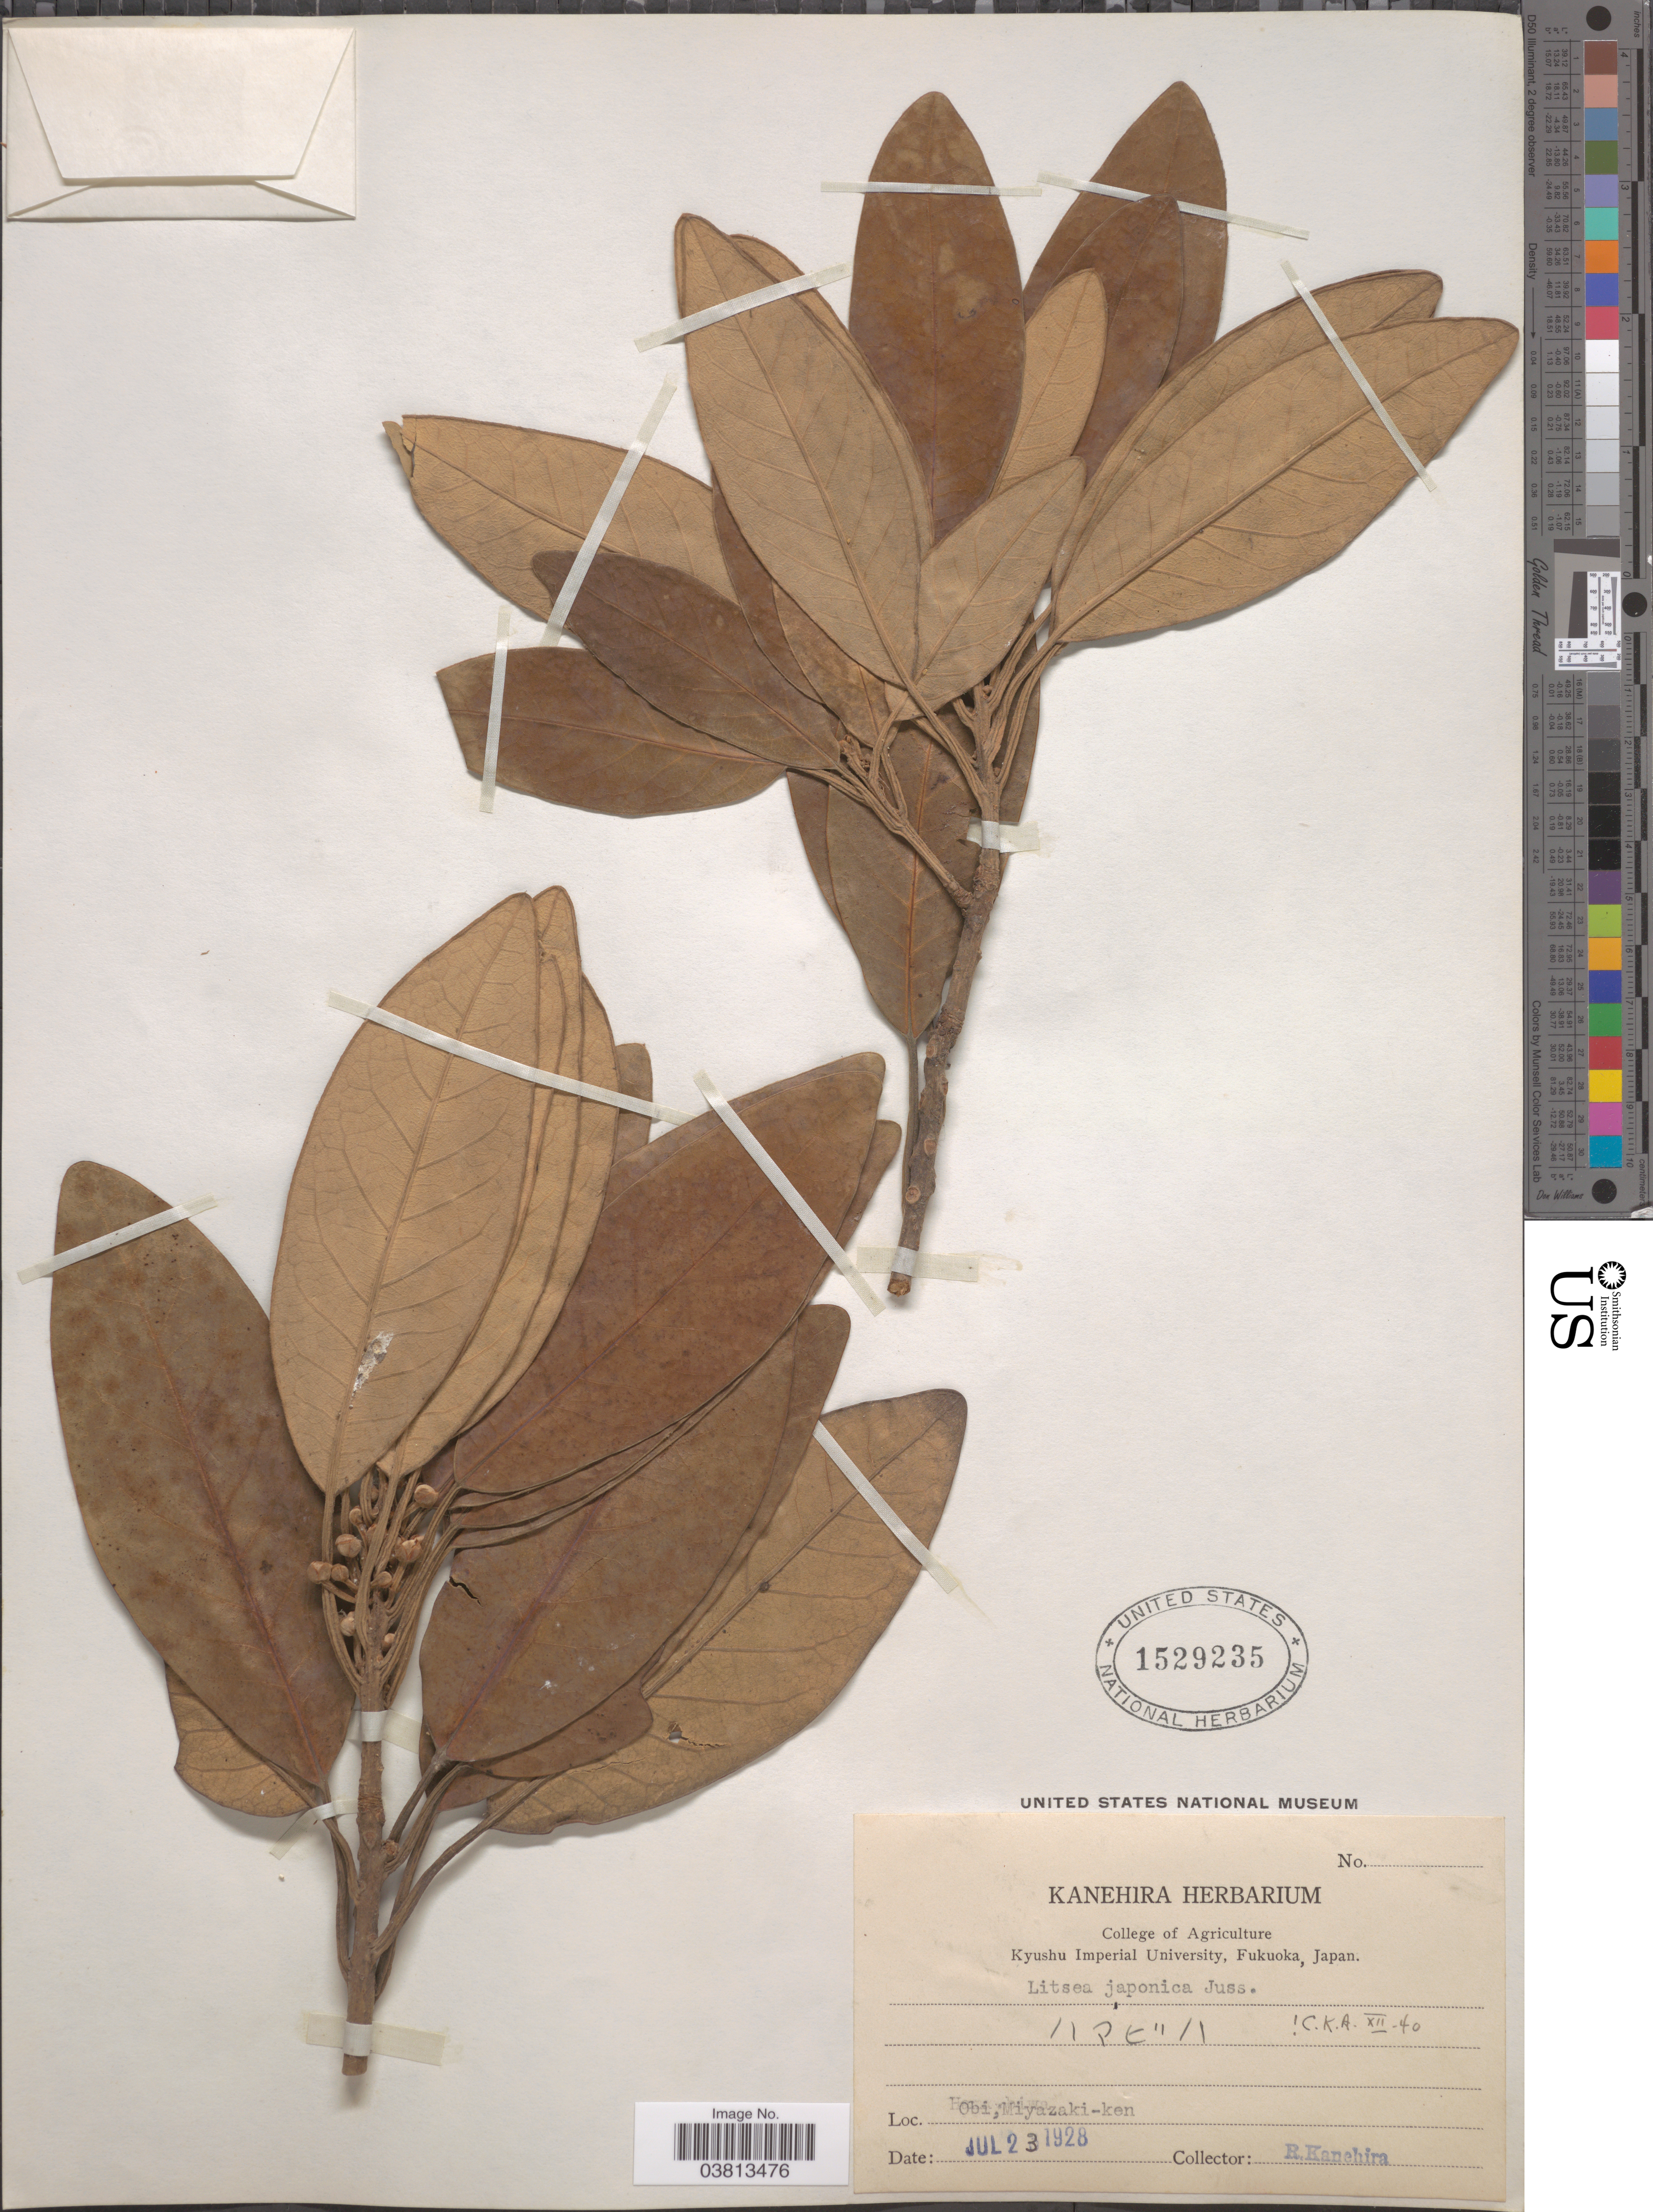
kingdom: Plantae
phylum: Tracheophyta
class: Magnoliopsida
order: Laurales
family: Lauraceae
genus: Litsea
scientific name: Litsea japonica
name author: (Thunb.) Juss.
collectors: R. Kanehira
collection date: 1928-07-23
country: Japan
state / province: Miyazaki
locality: Obi, Miyazaki-ken.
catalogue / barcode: US 1529235